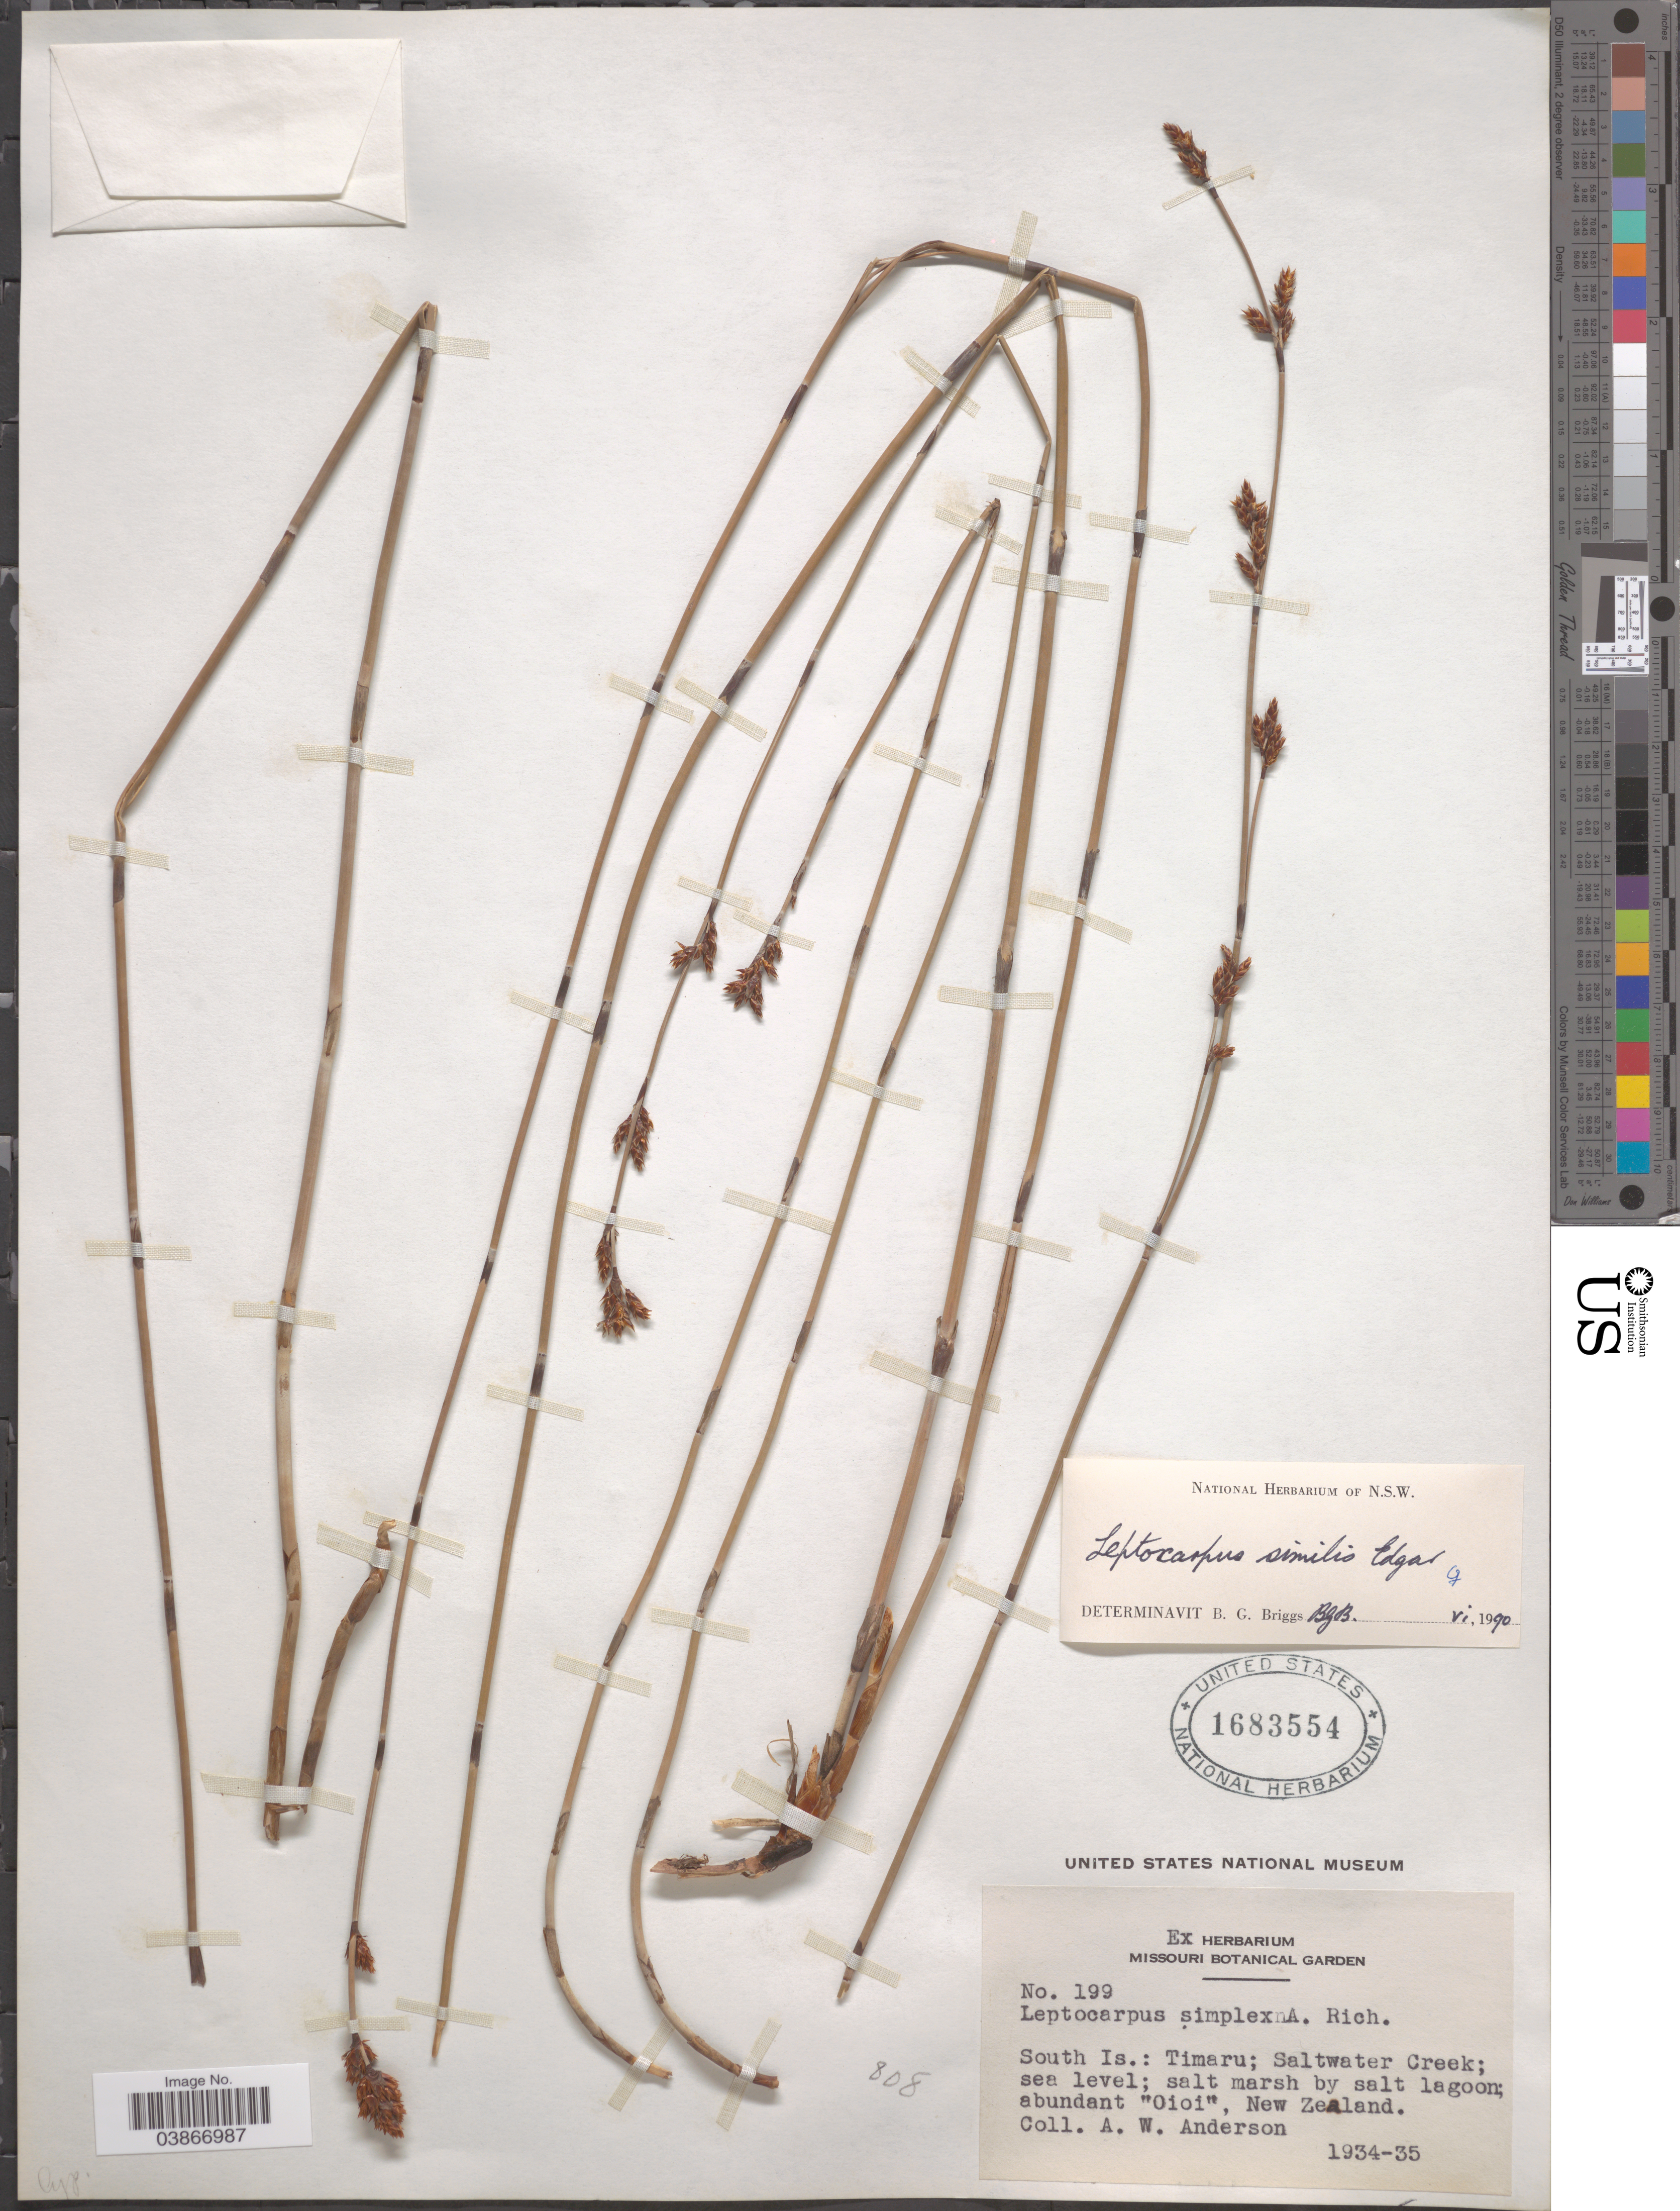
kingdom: Plantae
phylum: Tracheophyta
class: Liliopsida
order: Poales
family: Restionaceae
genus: Leptocarpus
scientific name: Leptocarpus similis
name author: Edgar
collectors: A. W. Anderson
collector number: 199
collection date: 1934/1935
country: New Zealand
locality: South Is.: Timaru; Saltwater Creek; By salt lagoon.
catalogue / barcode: US 1683554